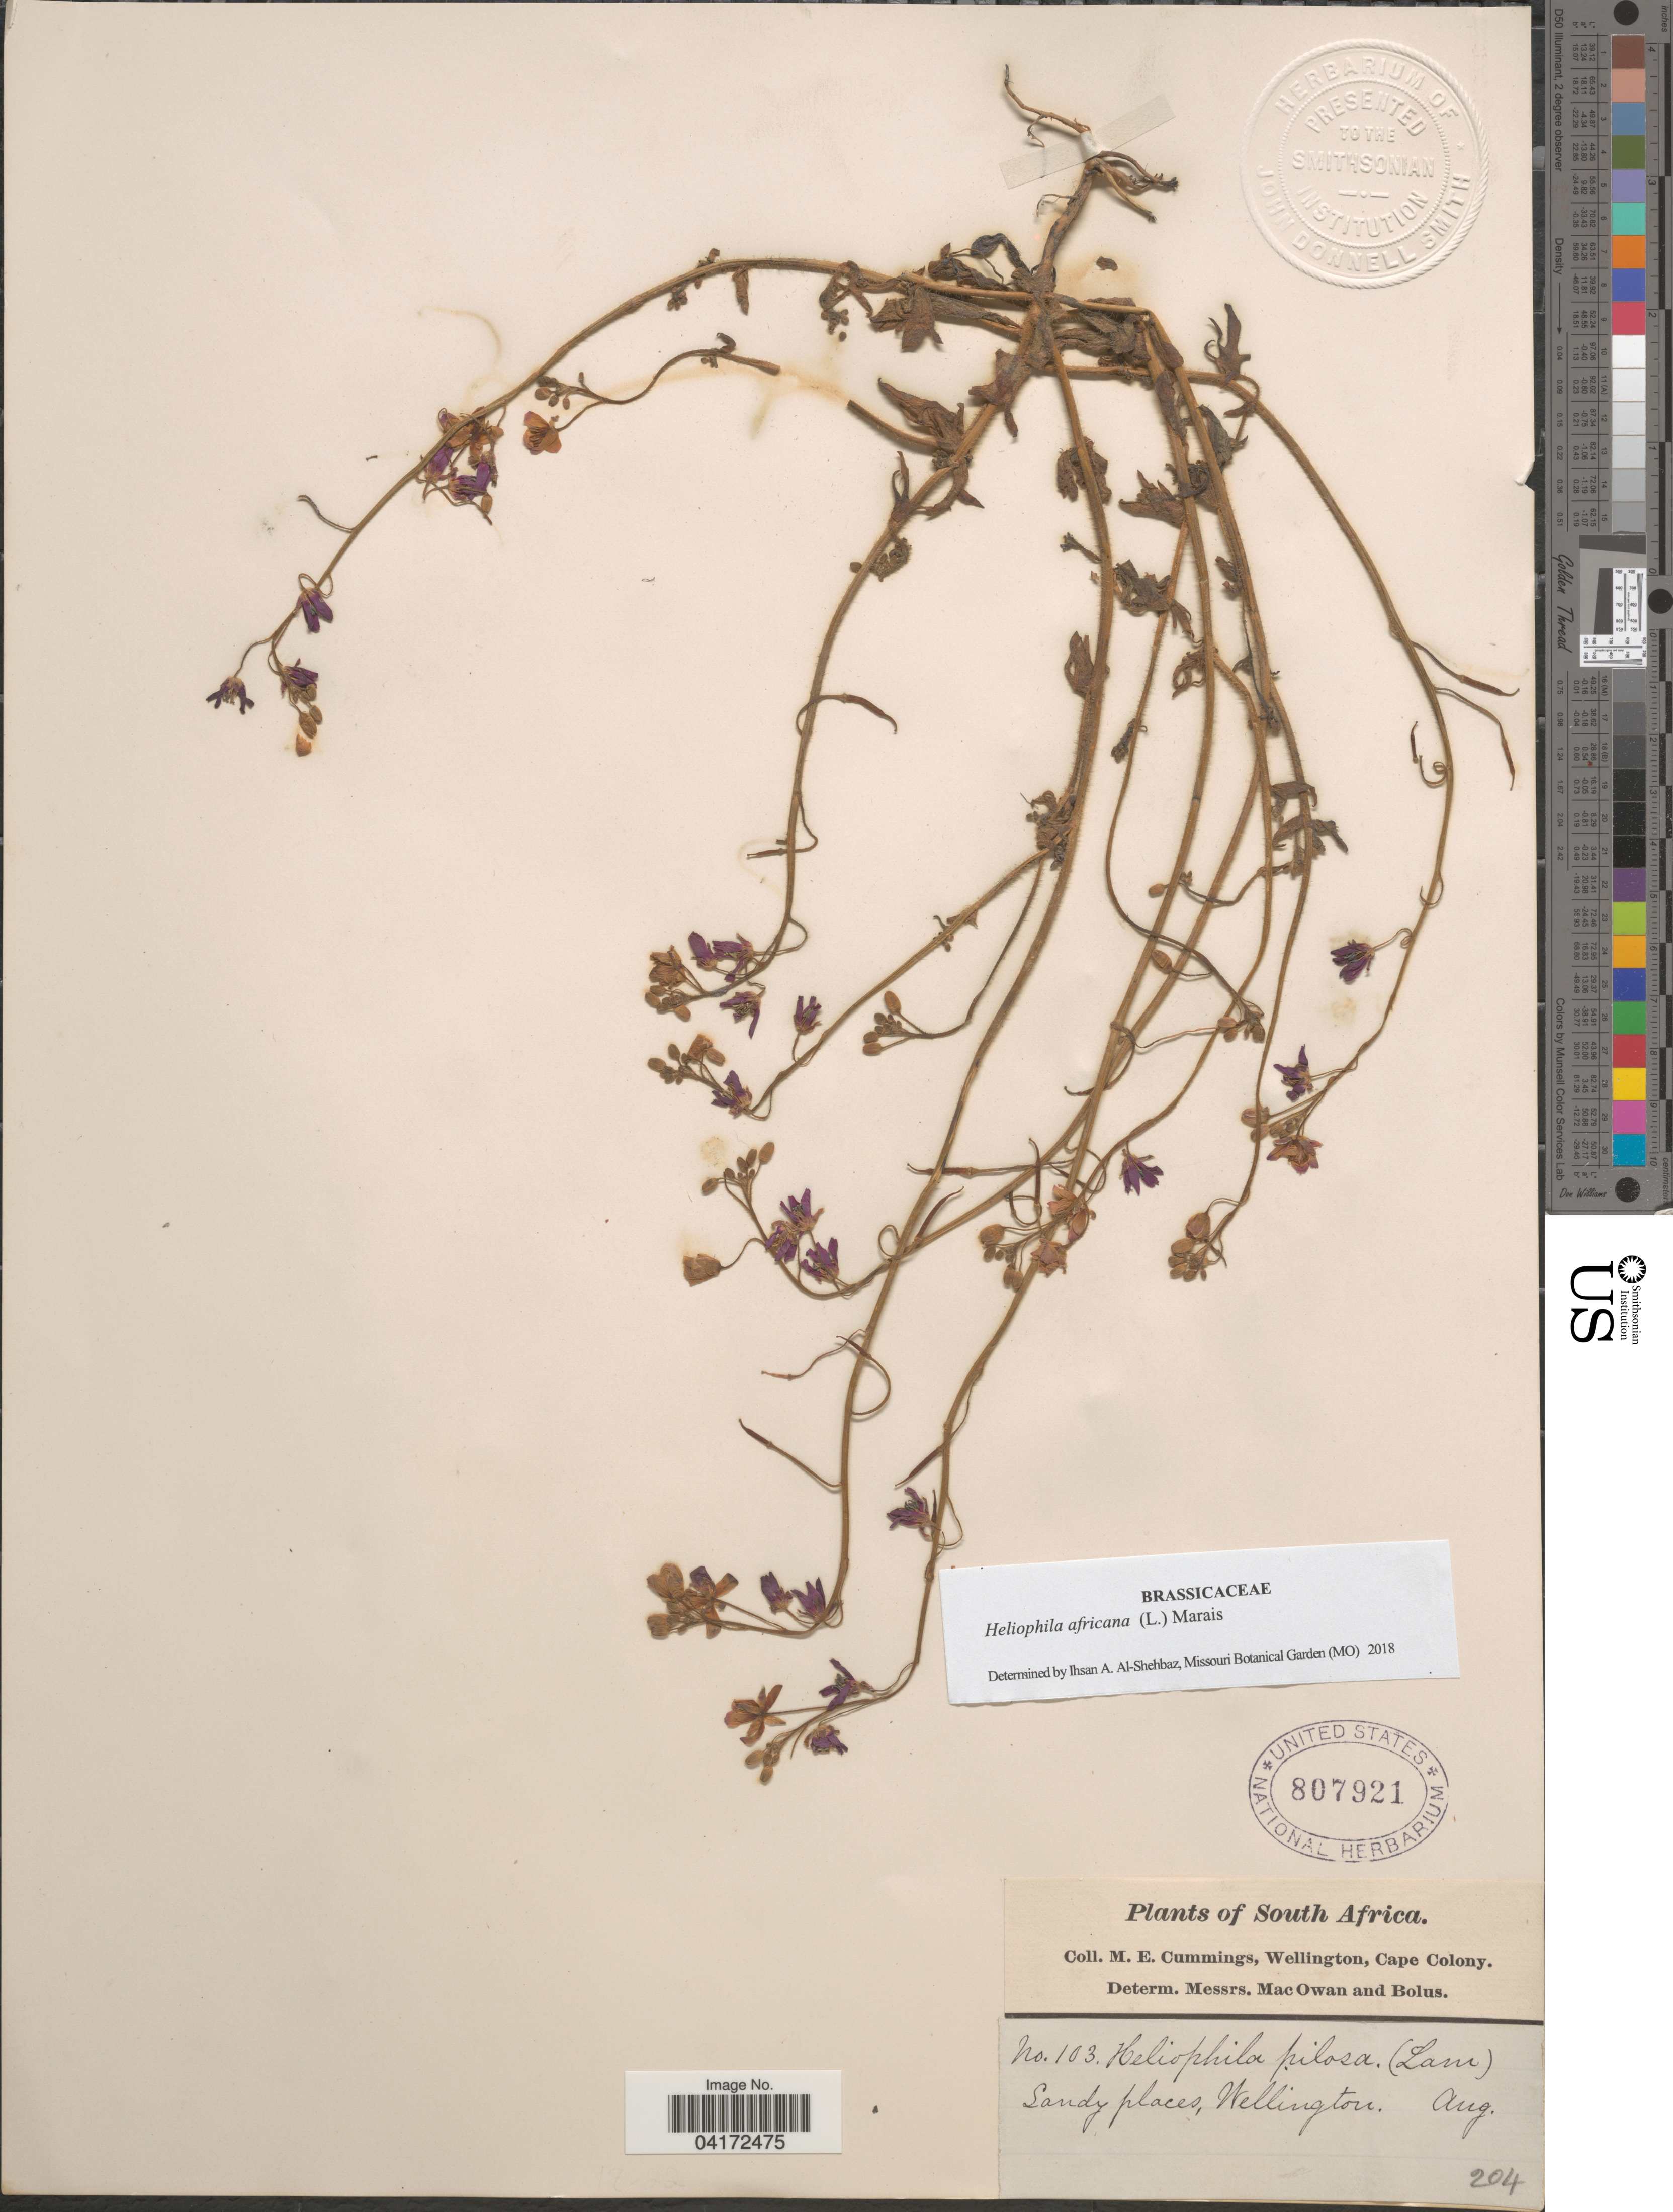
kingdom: Plantae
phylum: Tracheophyta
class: Magnoliopsida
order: Brassicales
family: Brassicaceae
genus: Heliophila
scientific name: Heliophila africana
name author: (L.) Marais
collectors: M. E. Cummings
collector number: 103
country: South Africa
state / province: Western Cape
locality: Wellington.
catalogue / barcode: US 807921